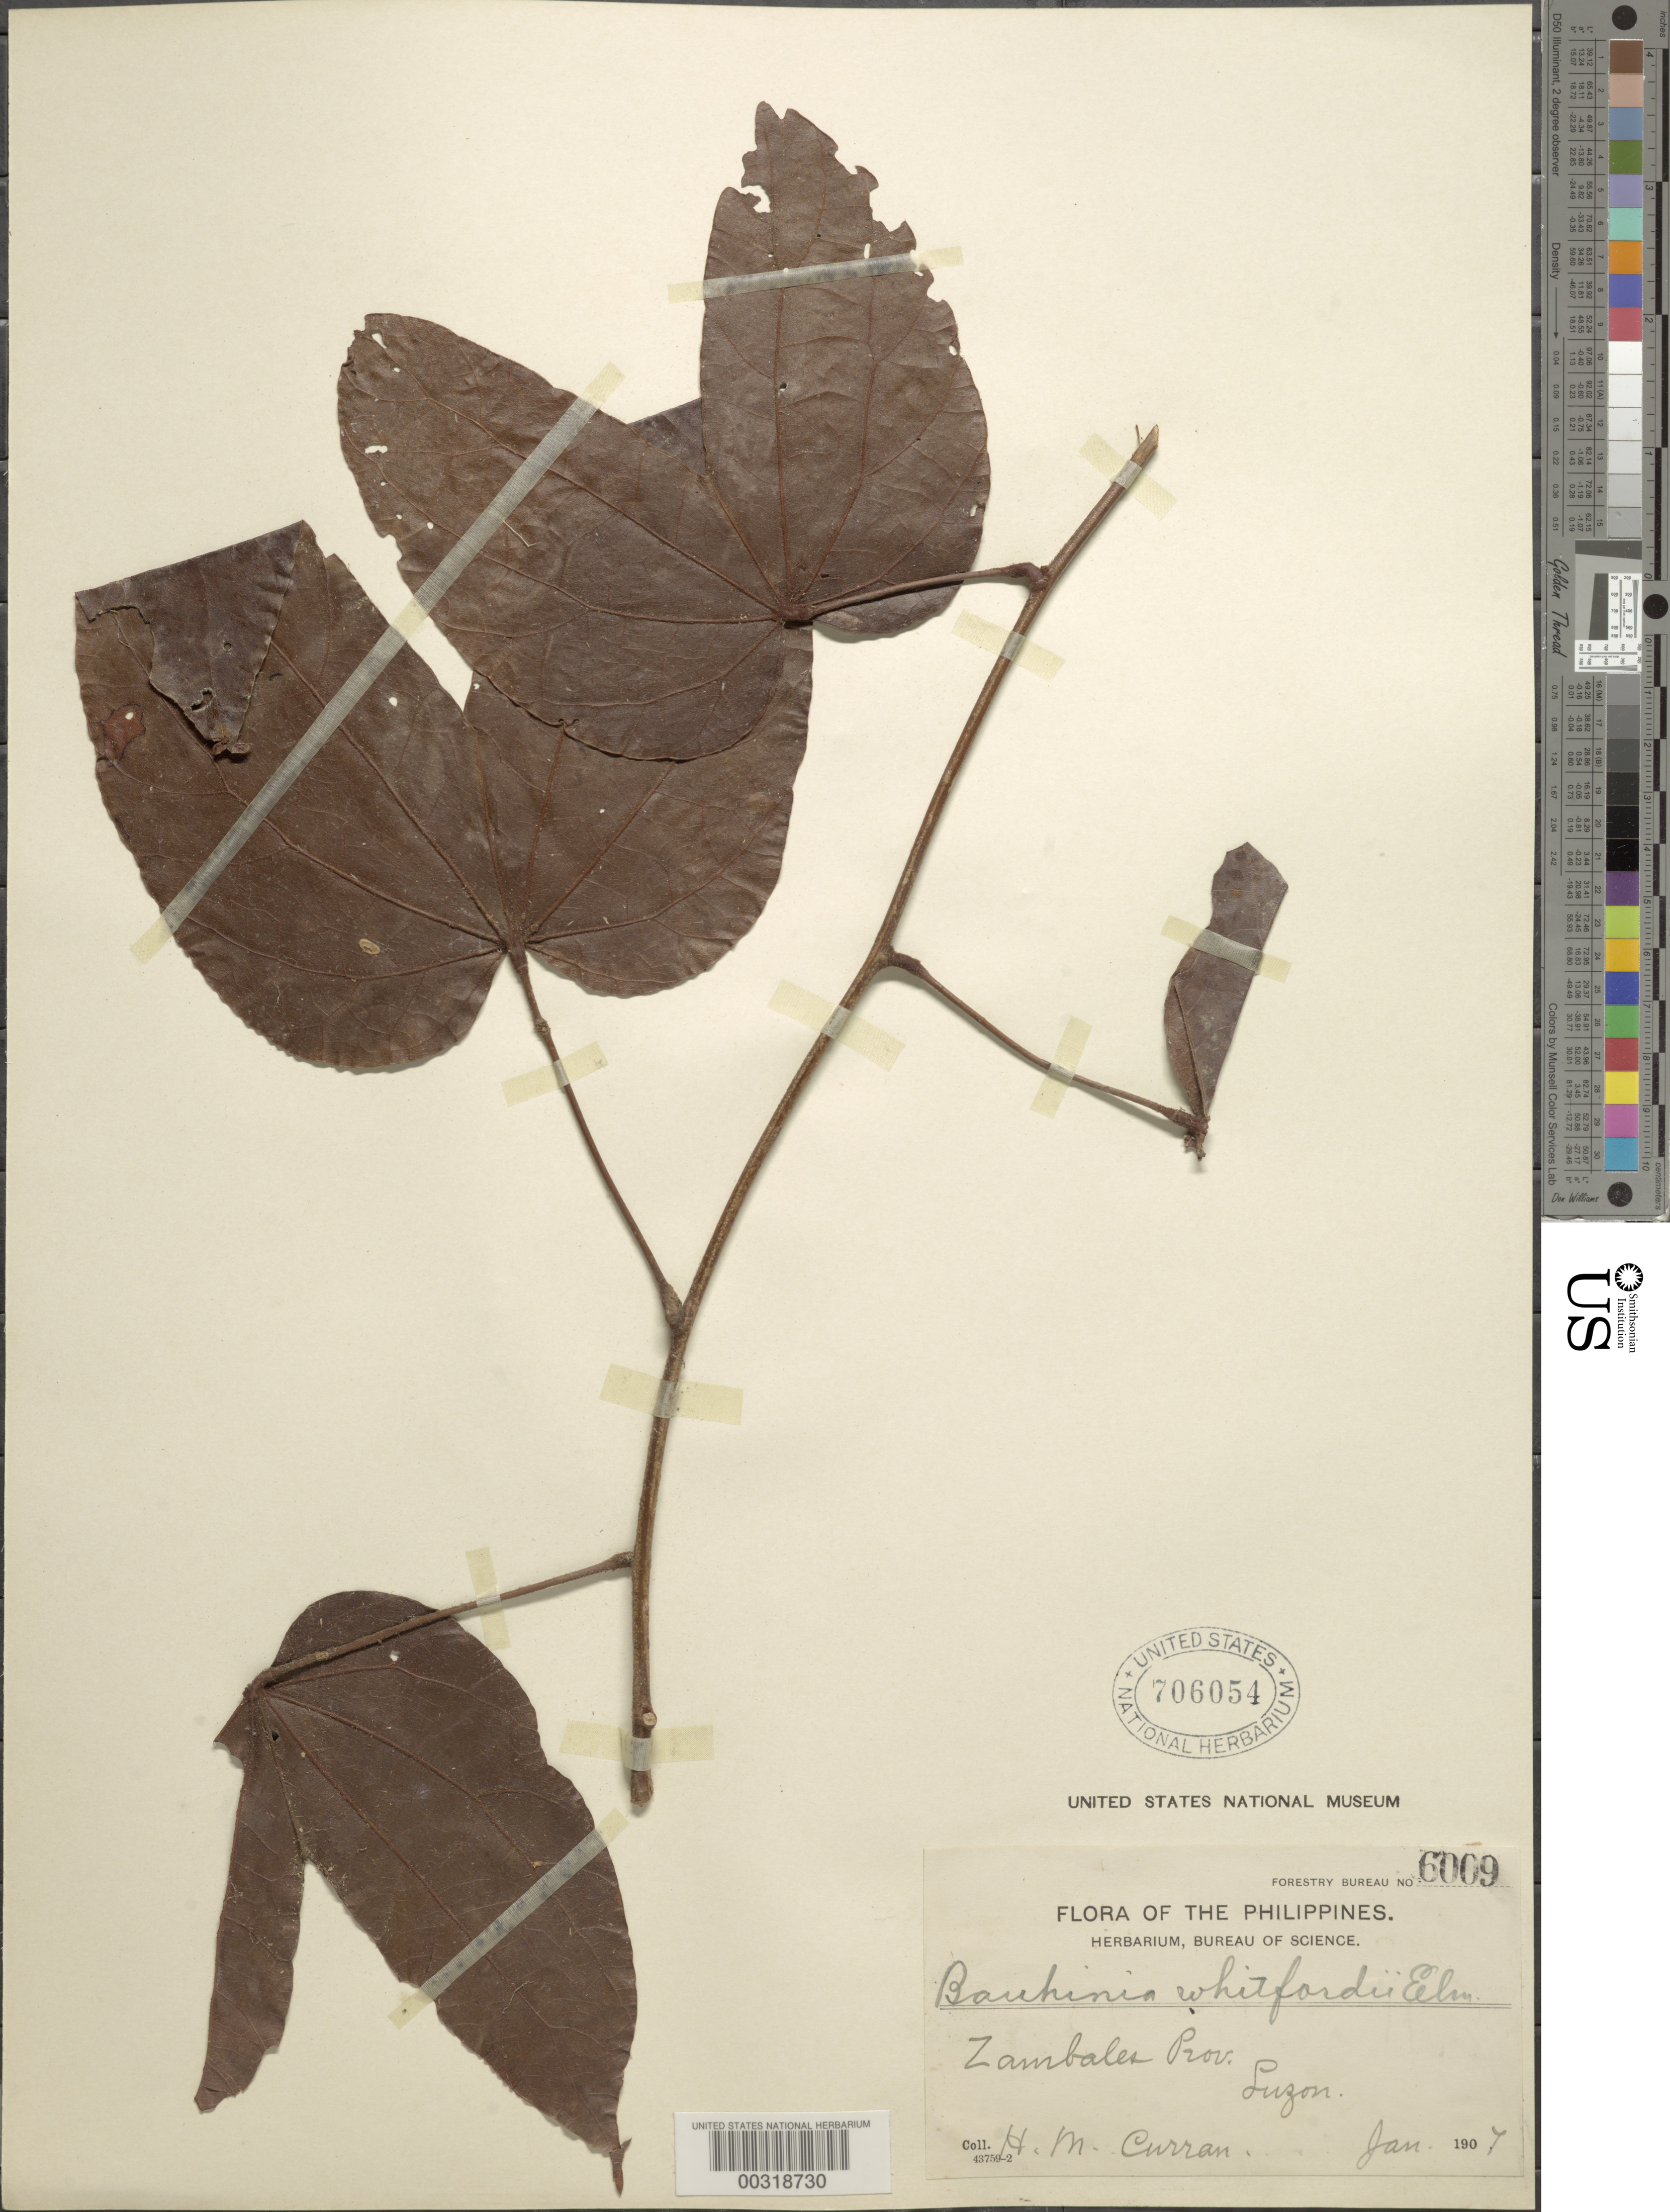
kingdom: Plantae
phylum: Tracheophyta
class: Magnoliopsida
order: Fabales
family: Fabaceae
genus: Phanera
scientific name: Phanera integrifolia var. nymphaeifolia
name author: (G. Perkins) Mackinder & R. Clark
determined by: U.S. National Herbarium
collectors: H. M. Curran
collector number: Forestry Bureau No. 6009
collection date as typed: Jan 1907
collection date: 1907-01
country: Philippines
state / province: Central Luzon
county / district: Zambales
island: Luzon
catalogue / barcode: US 706054